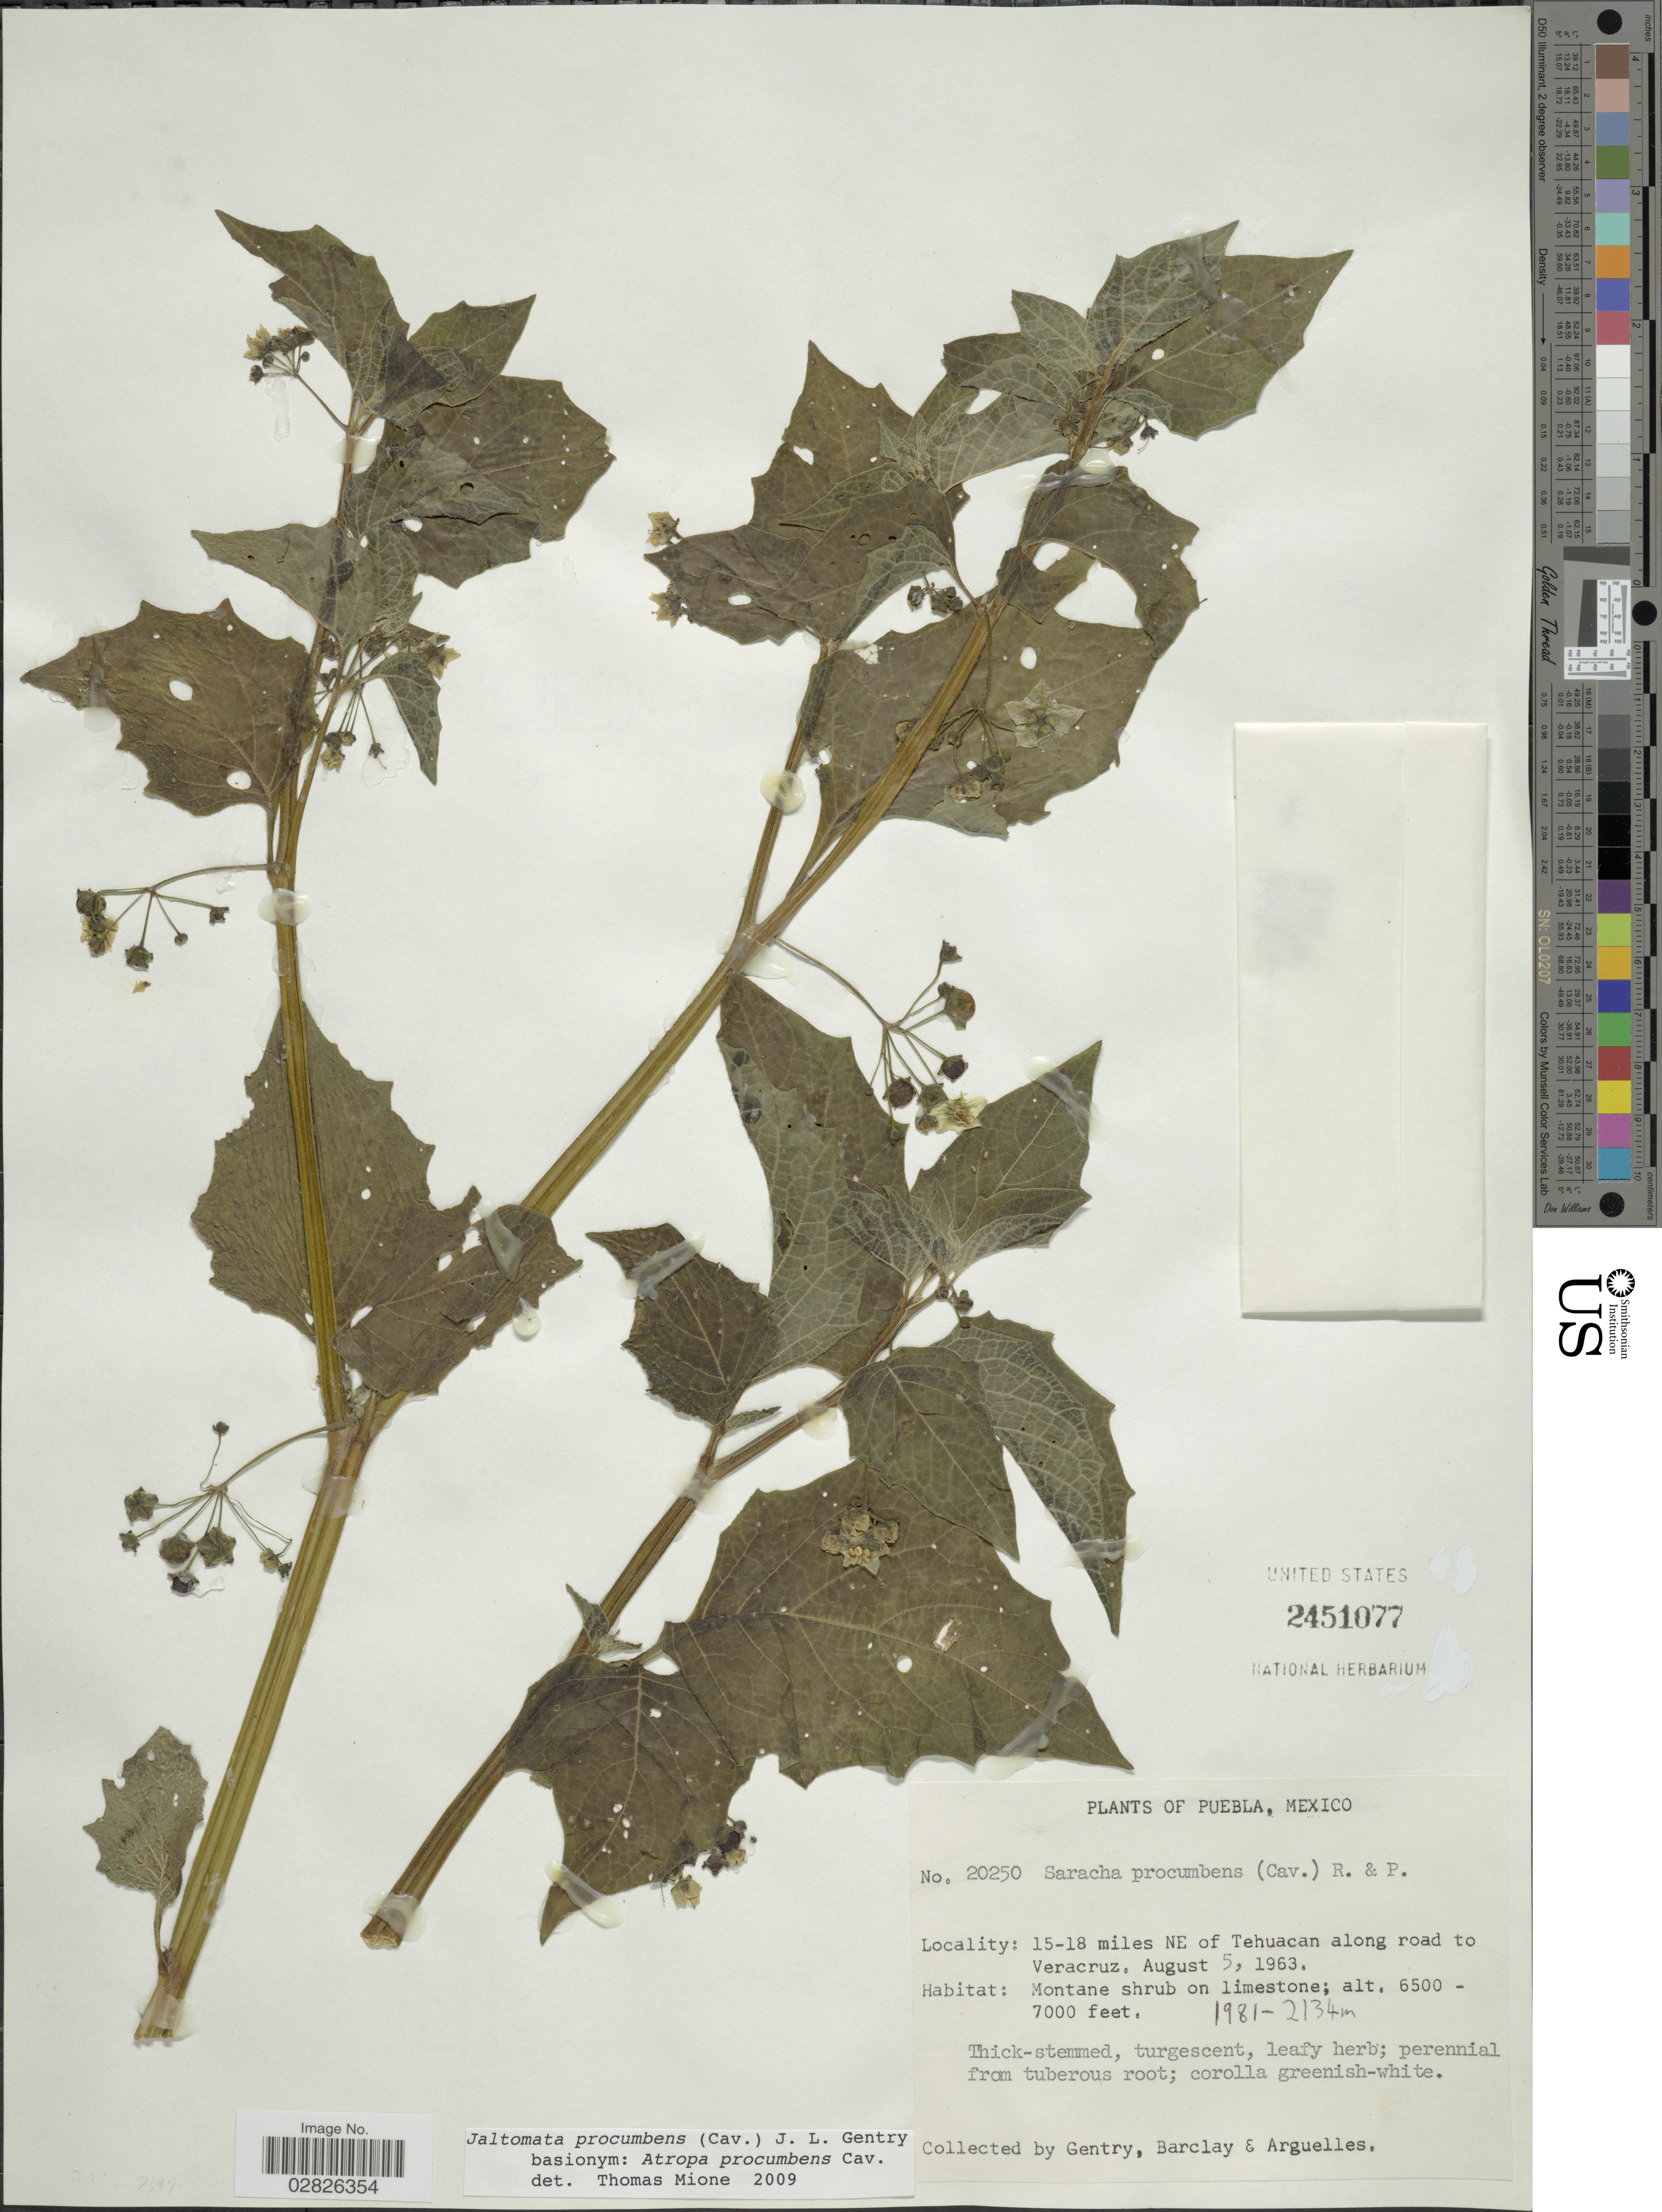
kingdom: Plantae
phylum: Tracheophyta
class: Magnoliopsida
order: Solanales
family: Solanaceae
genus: Jaltomata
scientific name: Jaltomata procumbens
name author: (Cav.) J.L. Gentry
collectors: Gentry, --, -- Barclay & Arguelles, --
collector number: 20250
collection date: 1963-08-05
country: Mexico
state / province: Puebla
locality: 15-18 miles NE of Tehuacan along road to Veracruz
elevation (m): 1981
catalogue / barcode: US 2451077